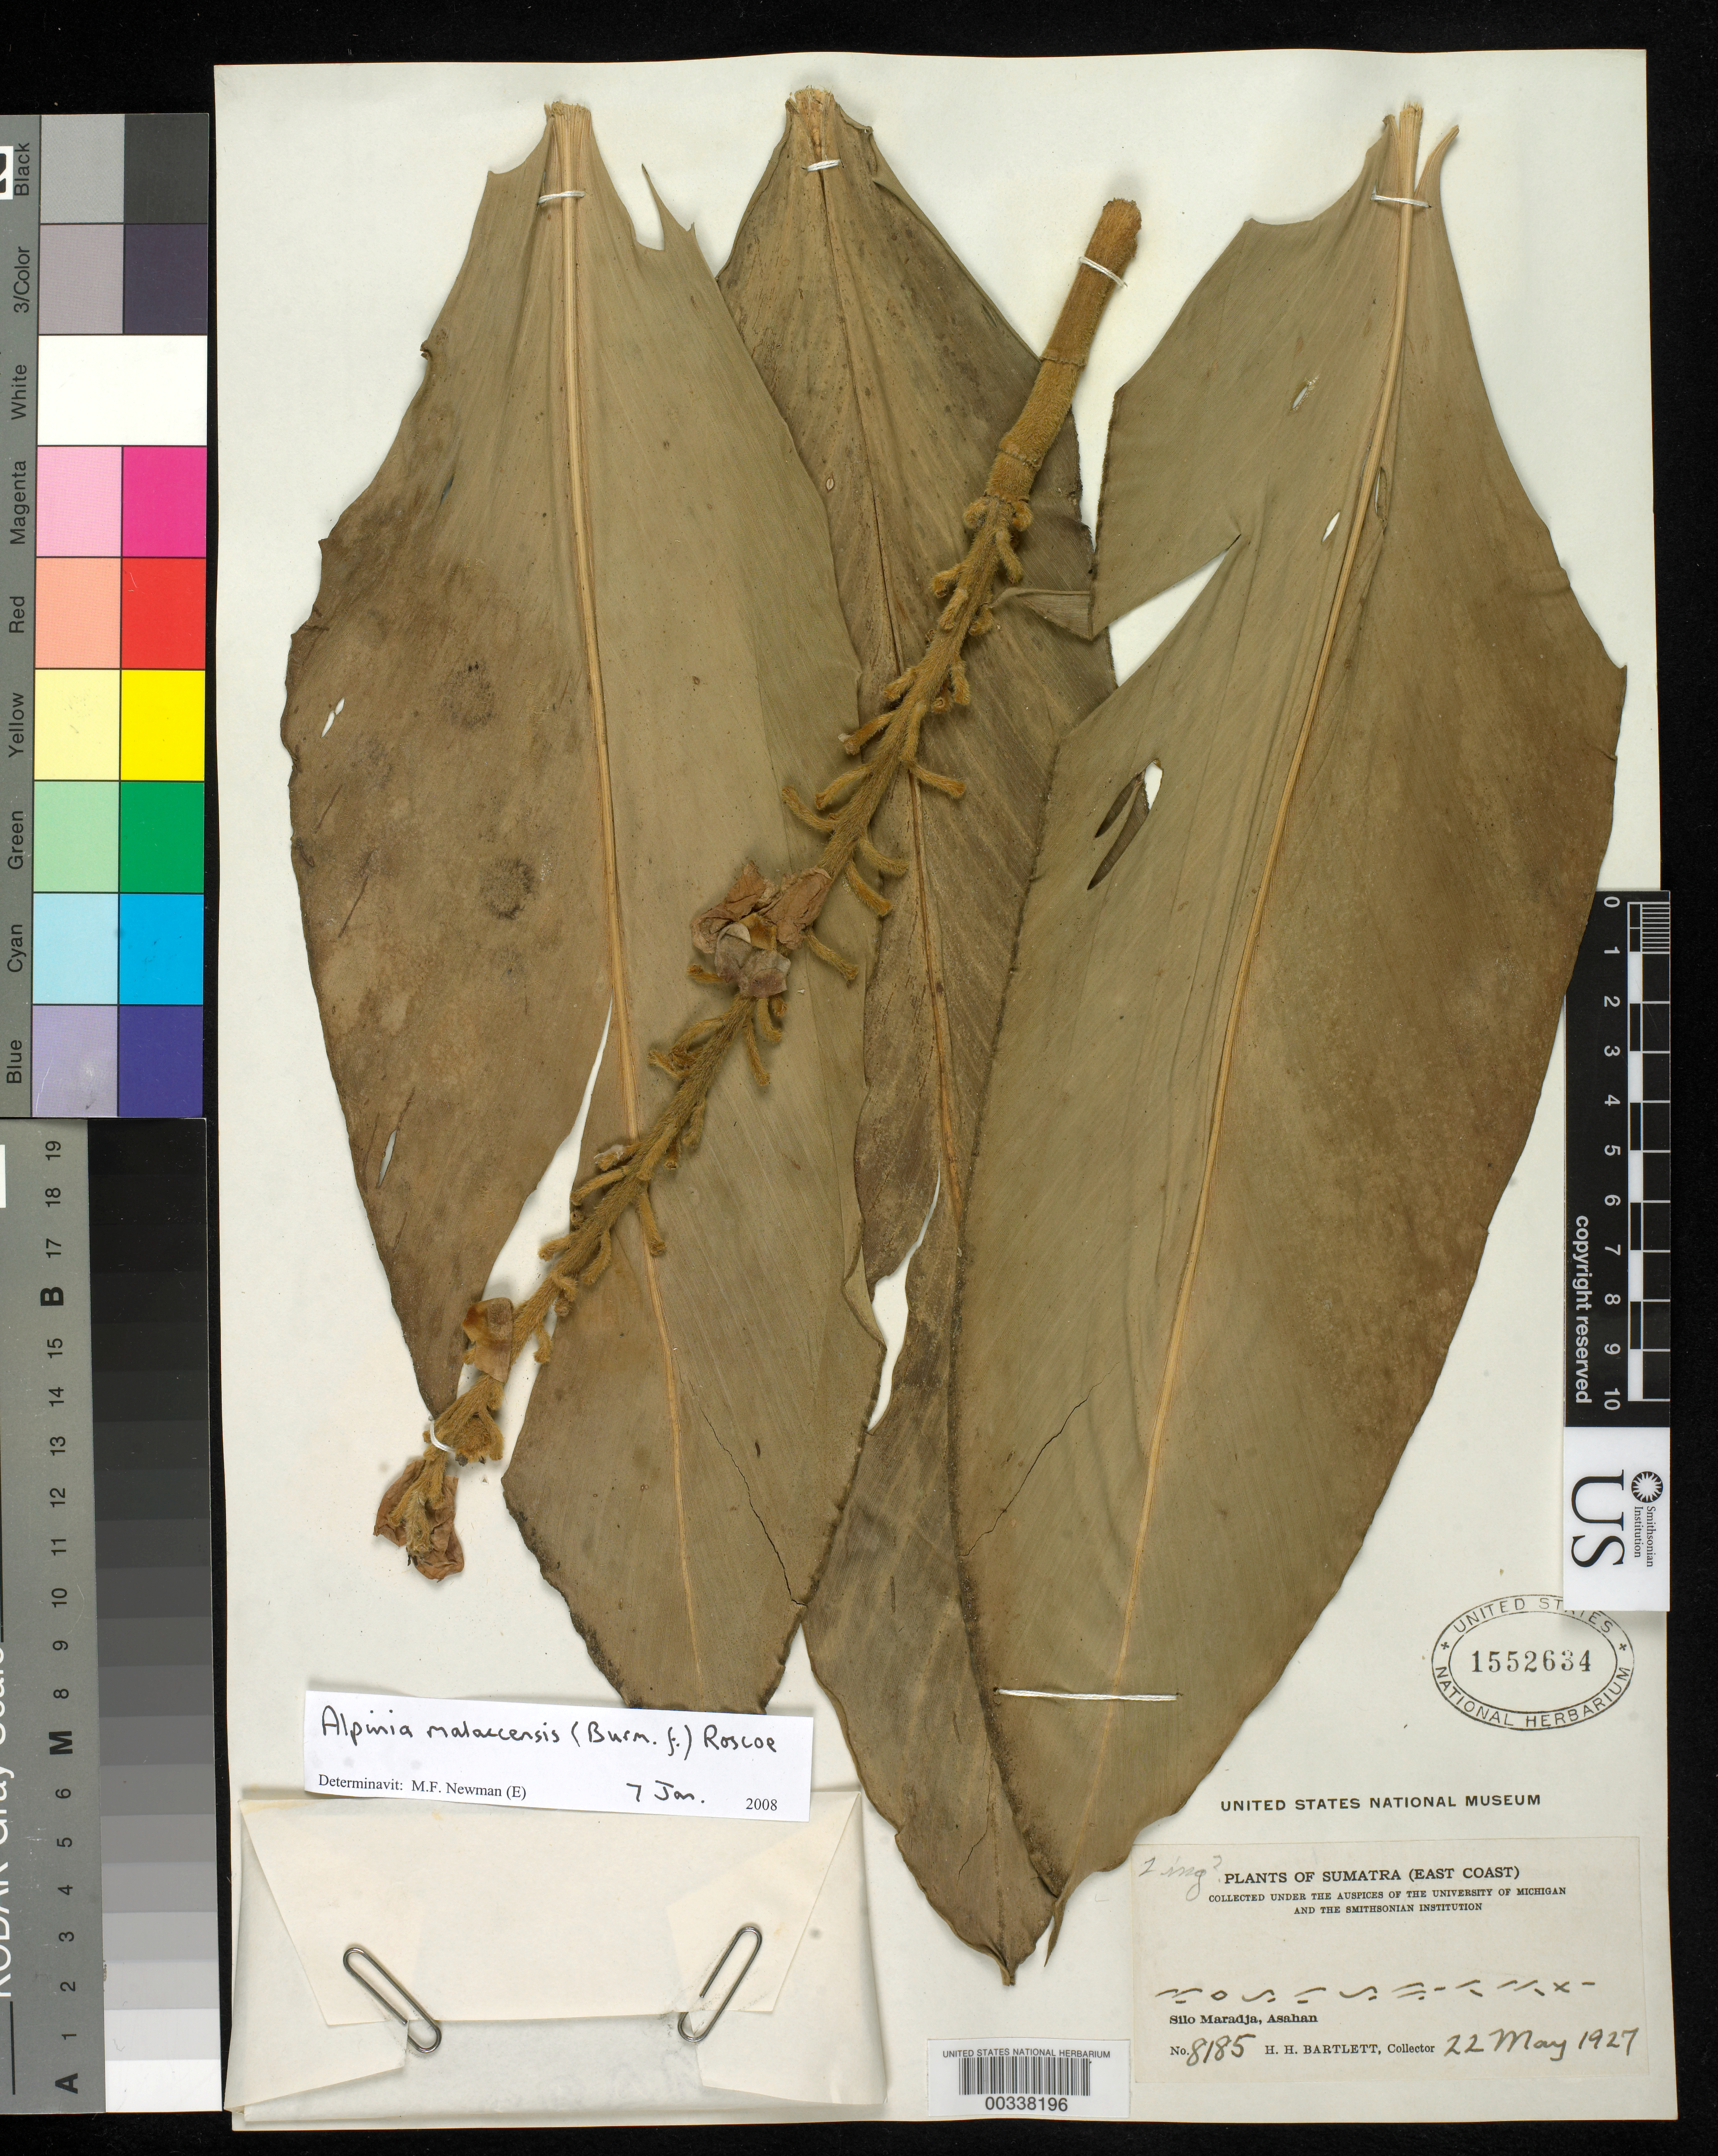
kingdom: Plantae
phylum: Tracheophyta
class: Liliopsida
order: Zingiberales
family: Zingiberaceae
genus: Alpinia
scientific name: Alpinia malaccensis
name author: (Burm. f.) Roscoe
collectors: H. H. Bartlett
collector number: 8185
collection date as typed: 22 May 1927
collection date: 1927-05-22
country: Indonesia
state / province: Sumatra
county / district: Sumatera Utara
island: Sumatra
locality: (east coast), Silo Maradja.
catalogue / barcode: US 1552634